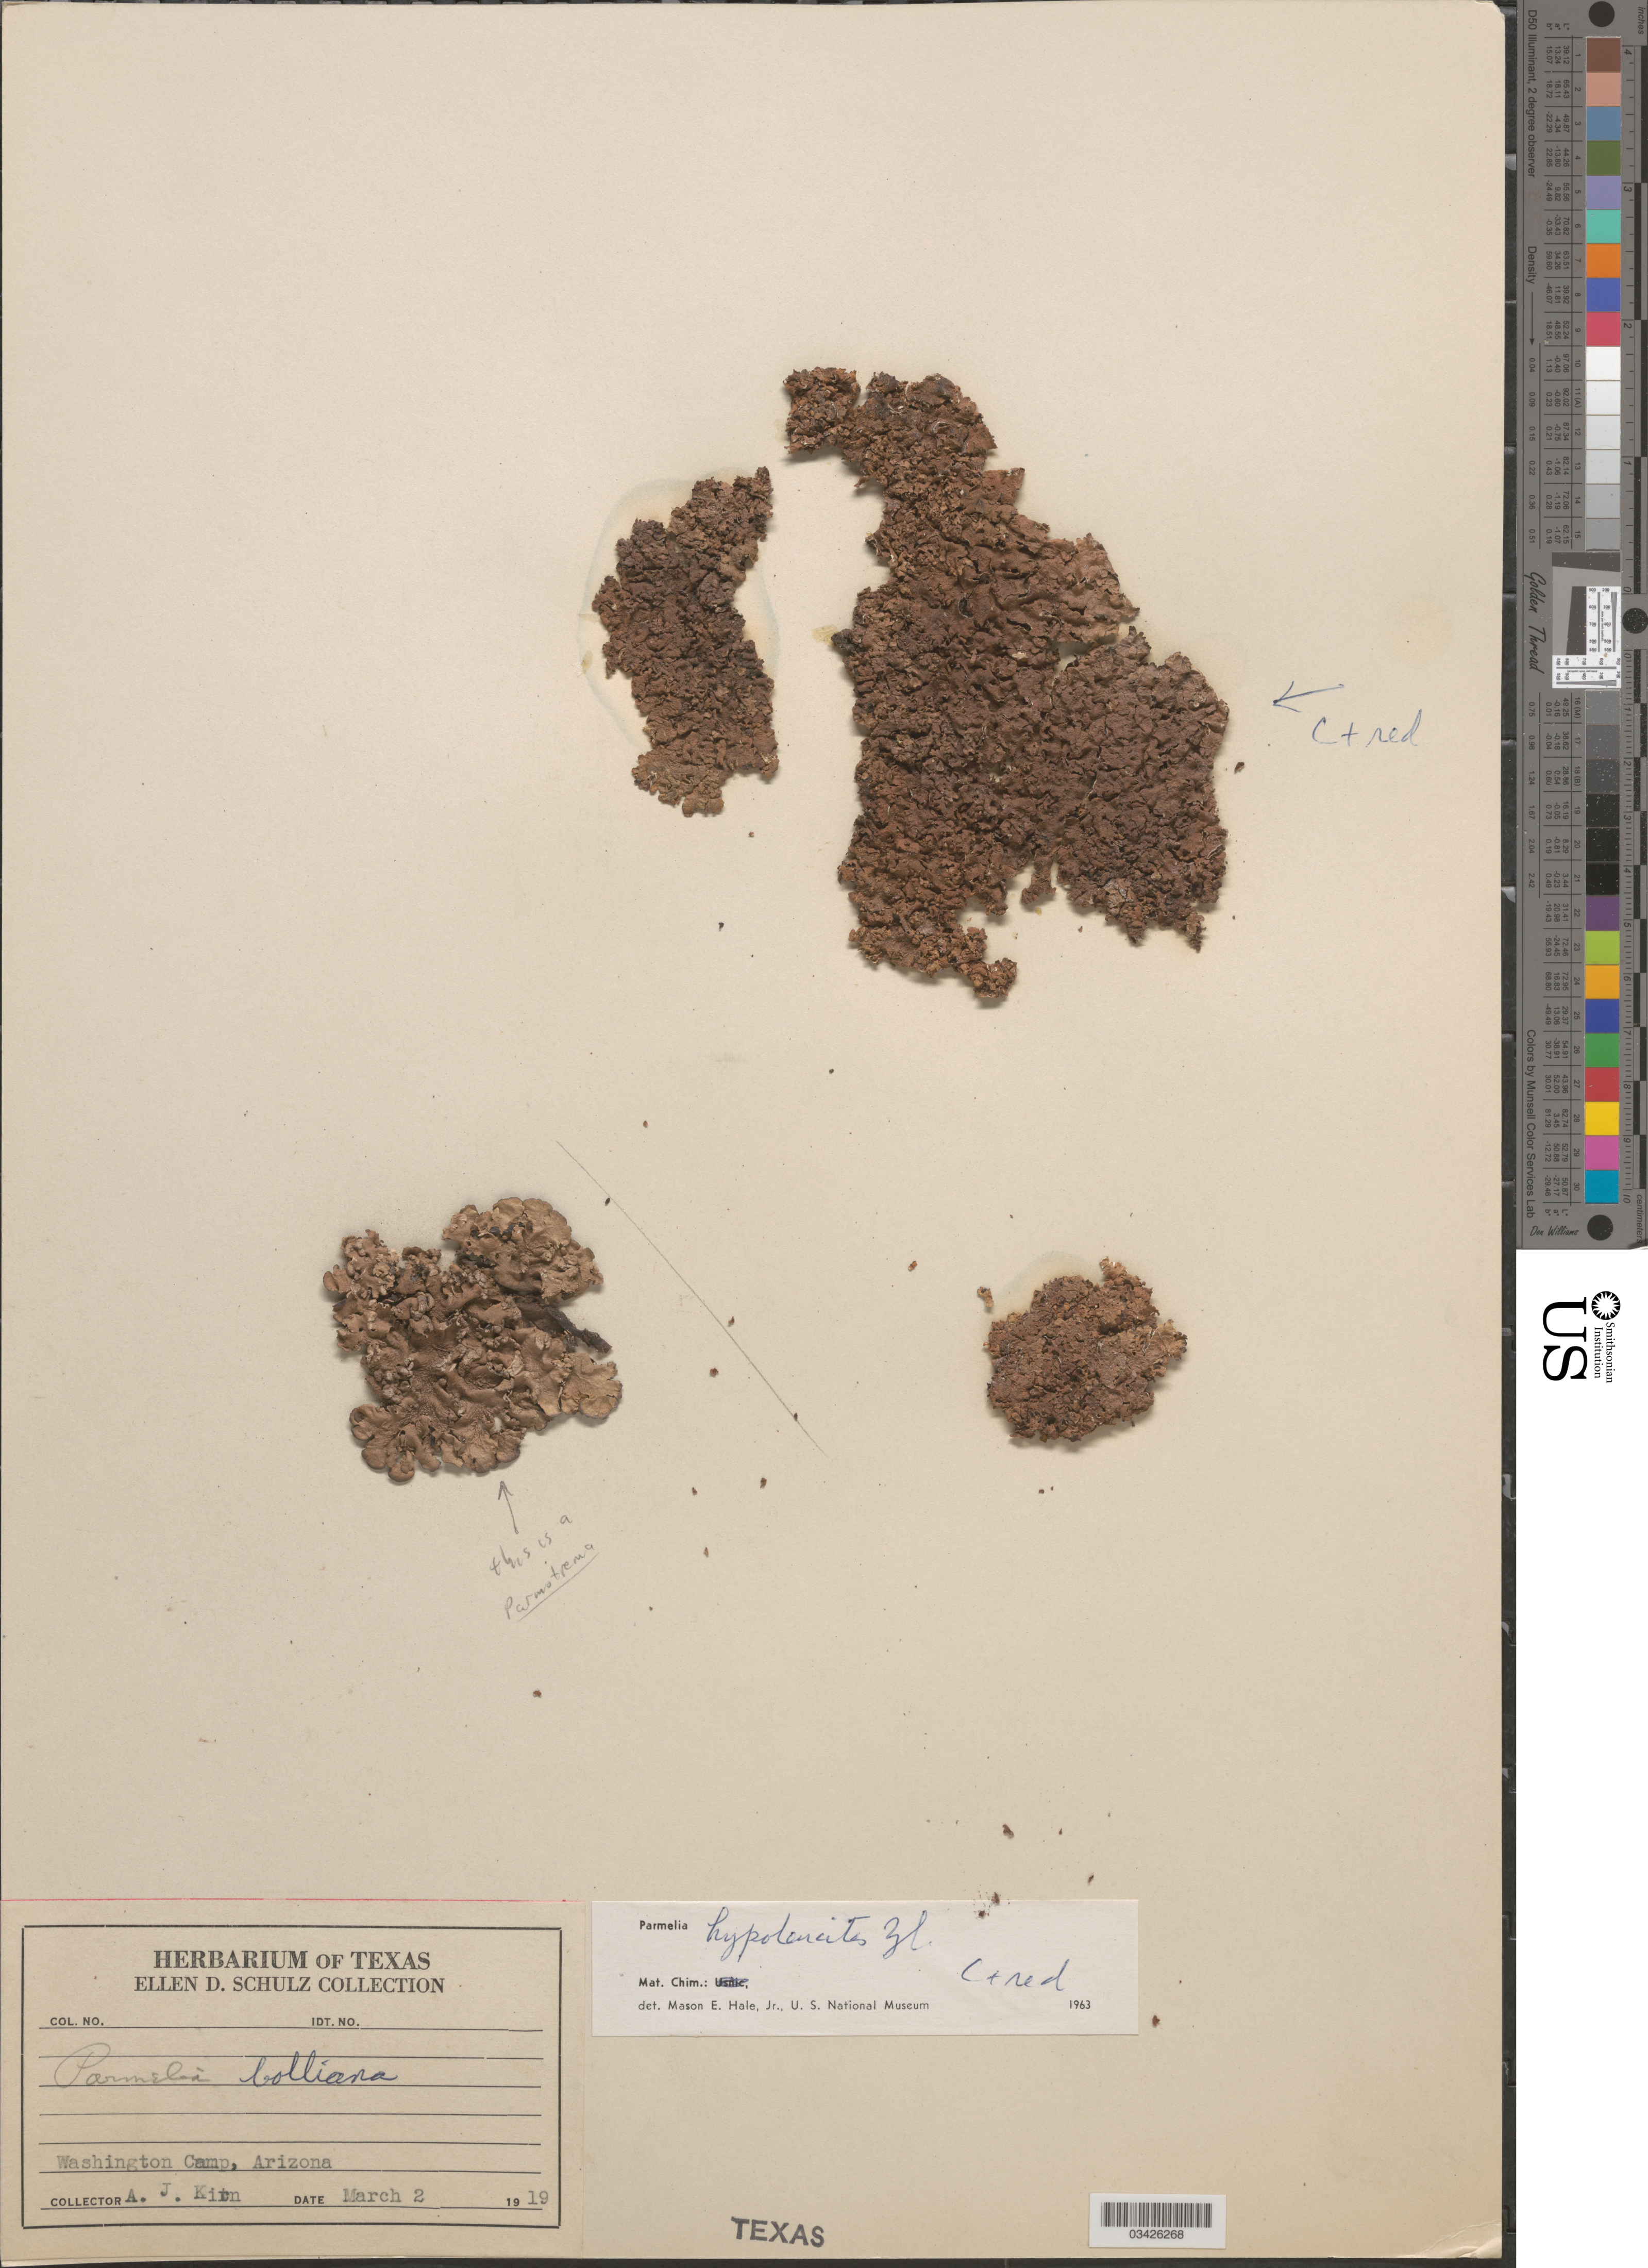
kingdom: Fungi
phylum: Ascomycota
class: Lecanoromycetes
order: Lecanorales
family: Parmeliaceae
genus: Punctelia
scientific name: Punctelia semansiana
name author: (W.L. Culb. & C.F. Culb.) Krog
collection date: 1919-03-02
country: United States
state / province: Arizona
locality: Washington Camp